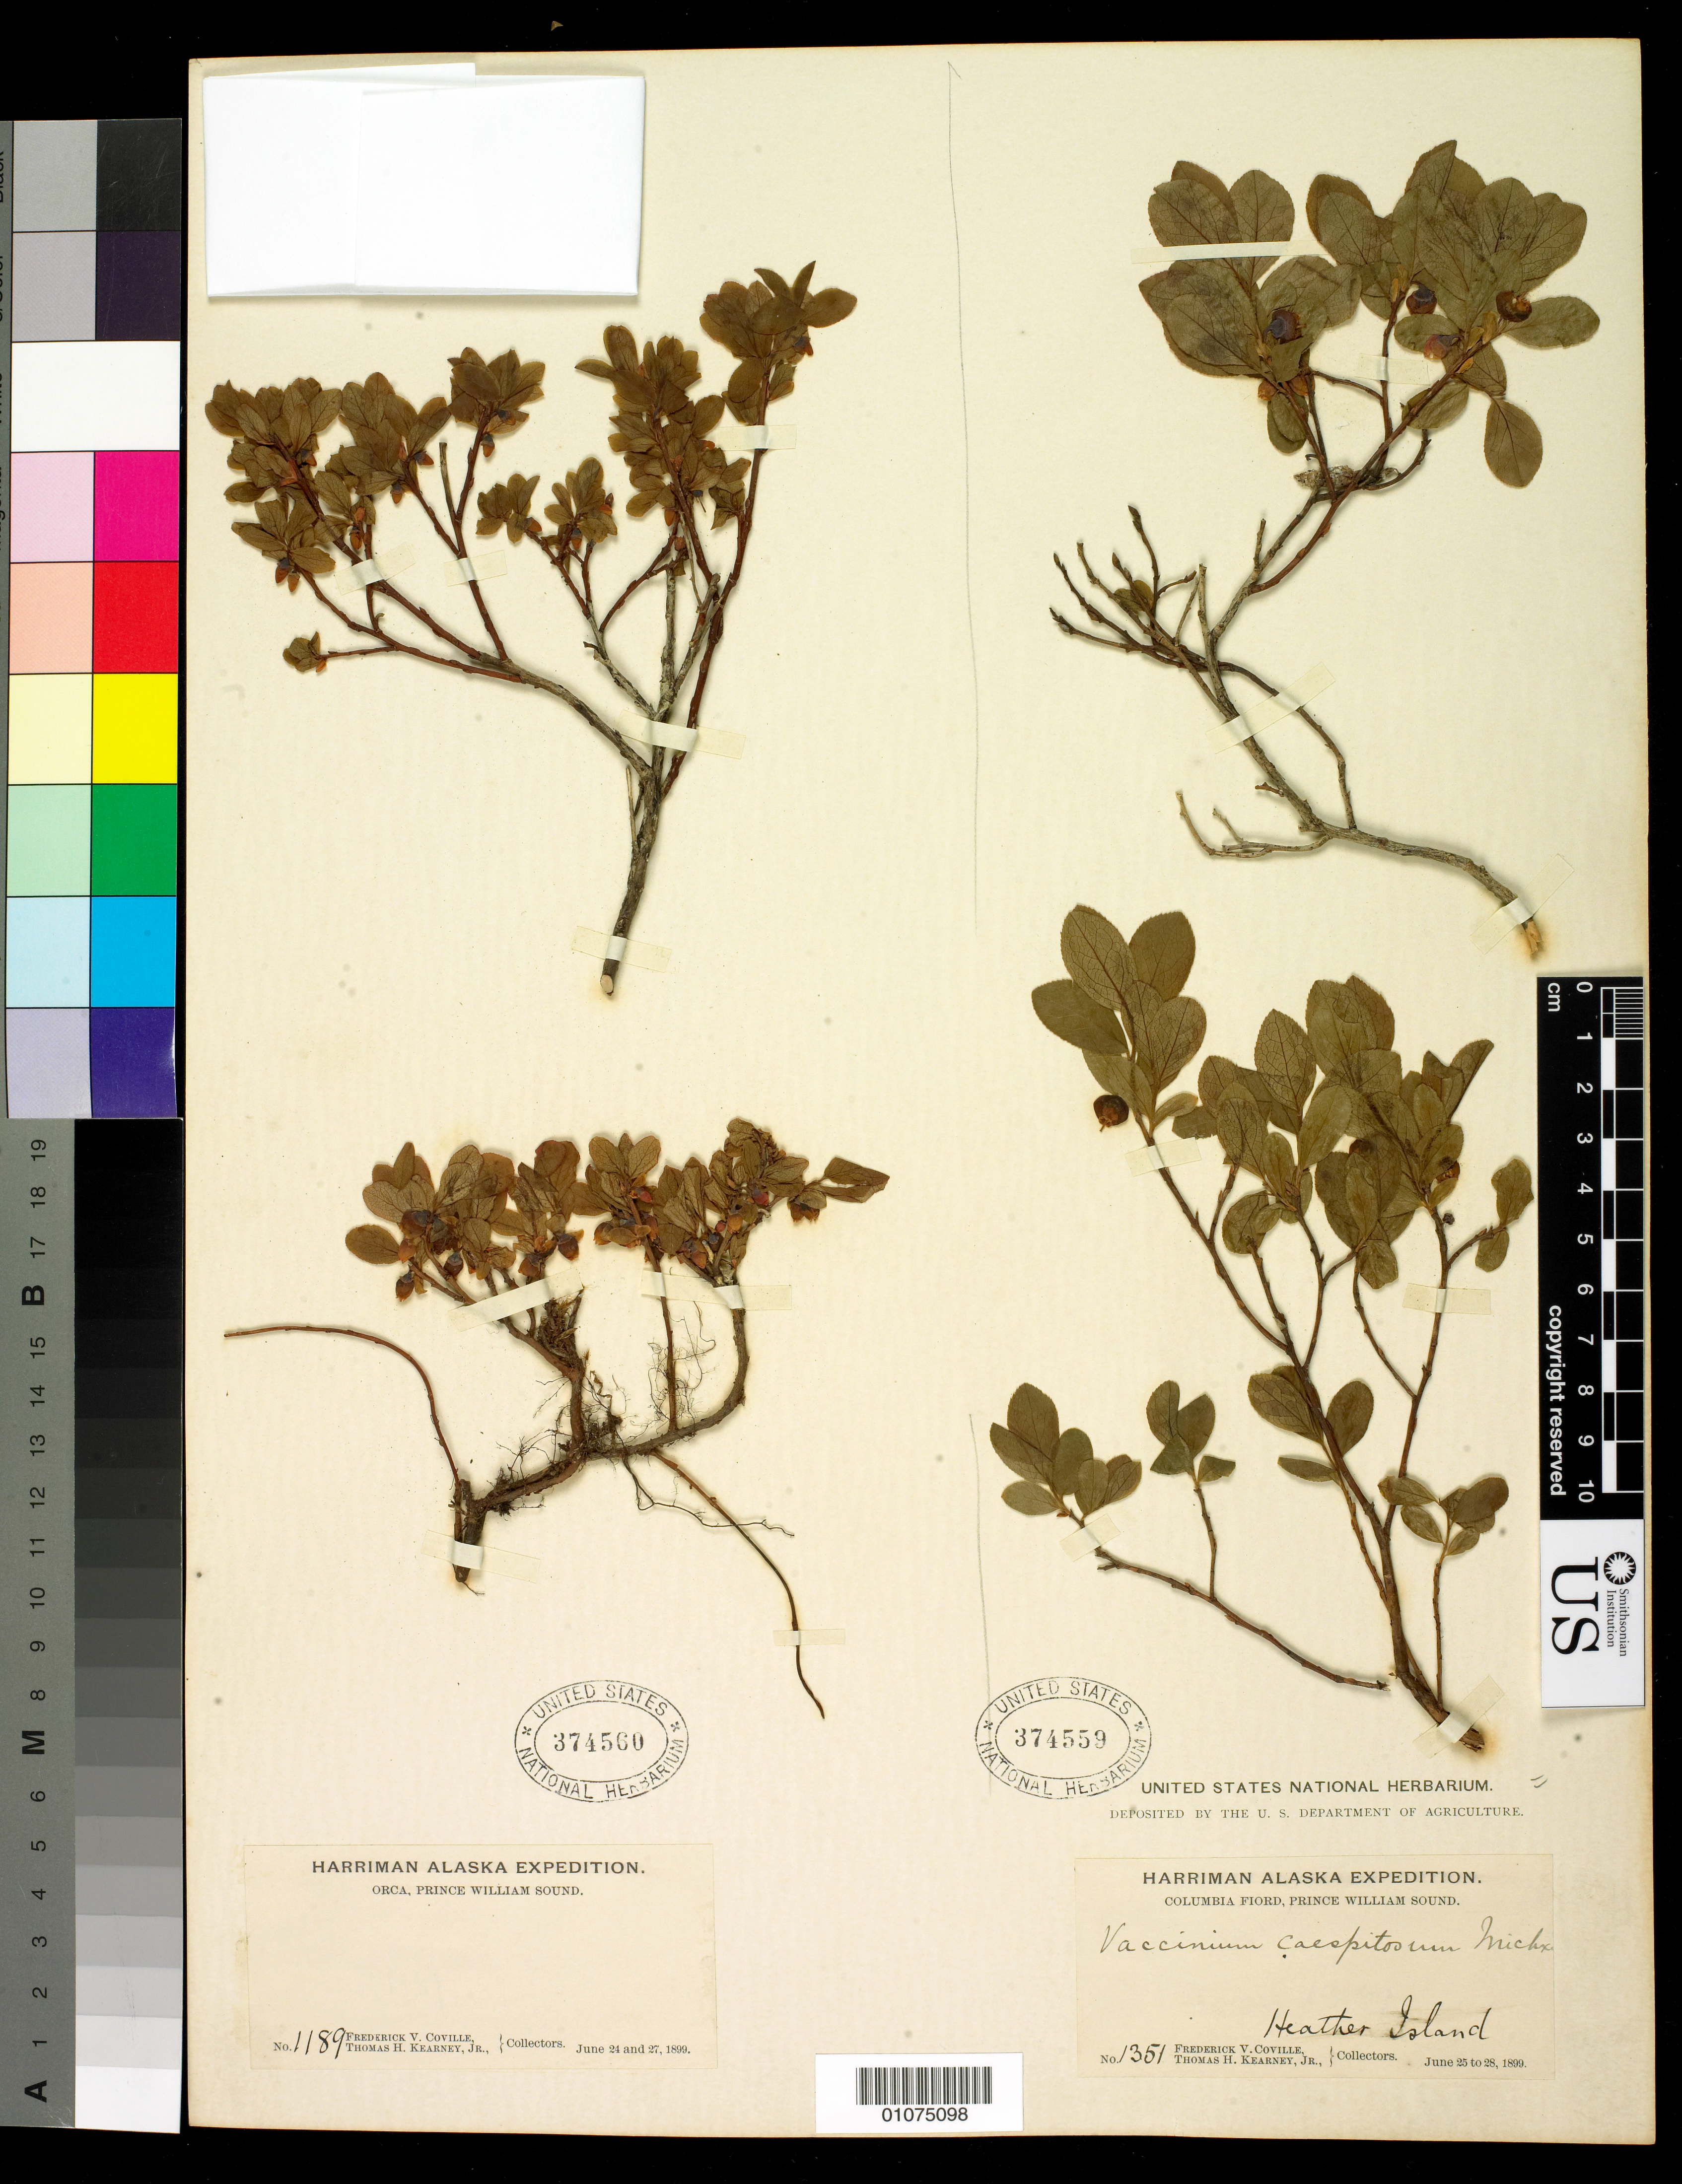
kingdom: Plantae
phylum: Tracheophyta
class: Magnoliopsida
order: Ericales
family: Ericaceae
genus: Vaccinium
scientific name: Vaccinium caespitosum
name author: Michx.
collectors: F. V. Coville & T. H. Kearney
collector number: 1351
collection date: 1899-06-25/1899-06-28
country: United States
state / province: Alaska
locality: Columbia Fiord, Prince William Sound, Heather Island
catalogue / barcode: US 374559